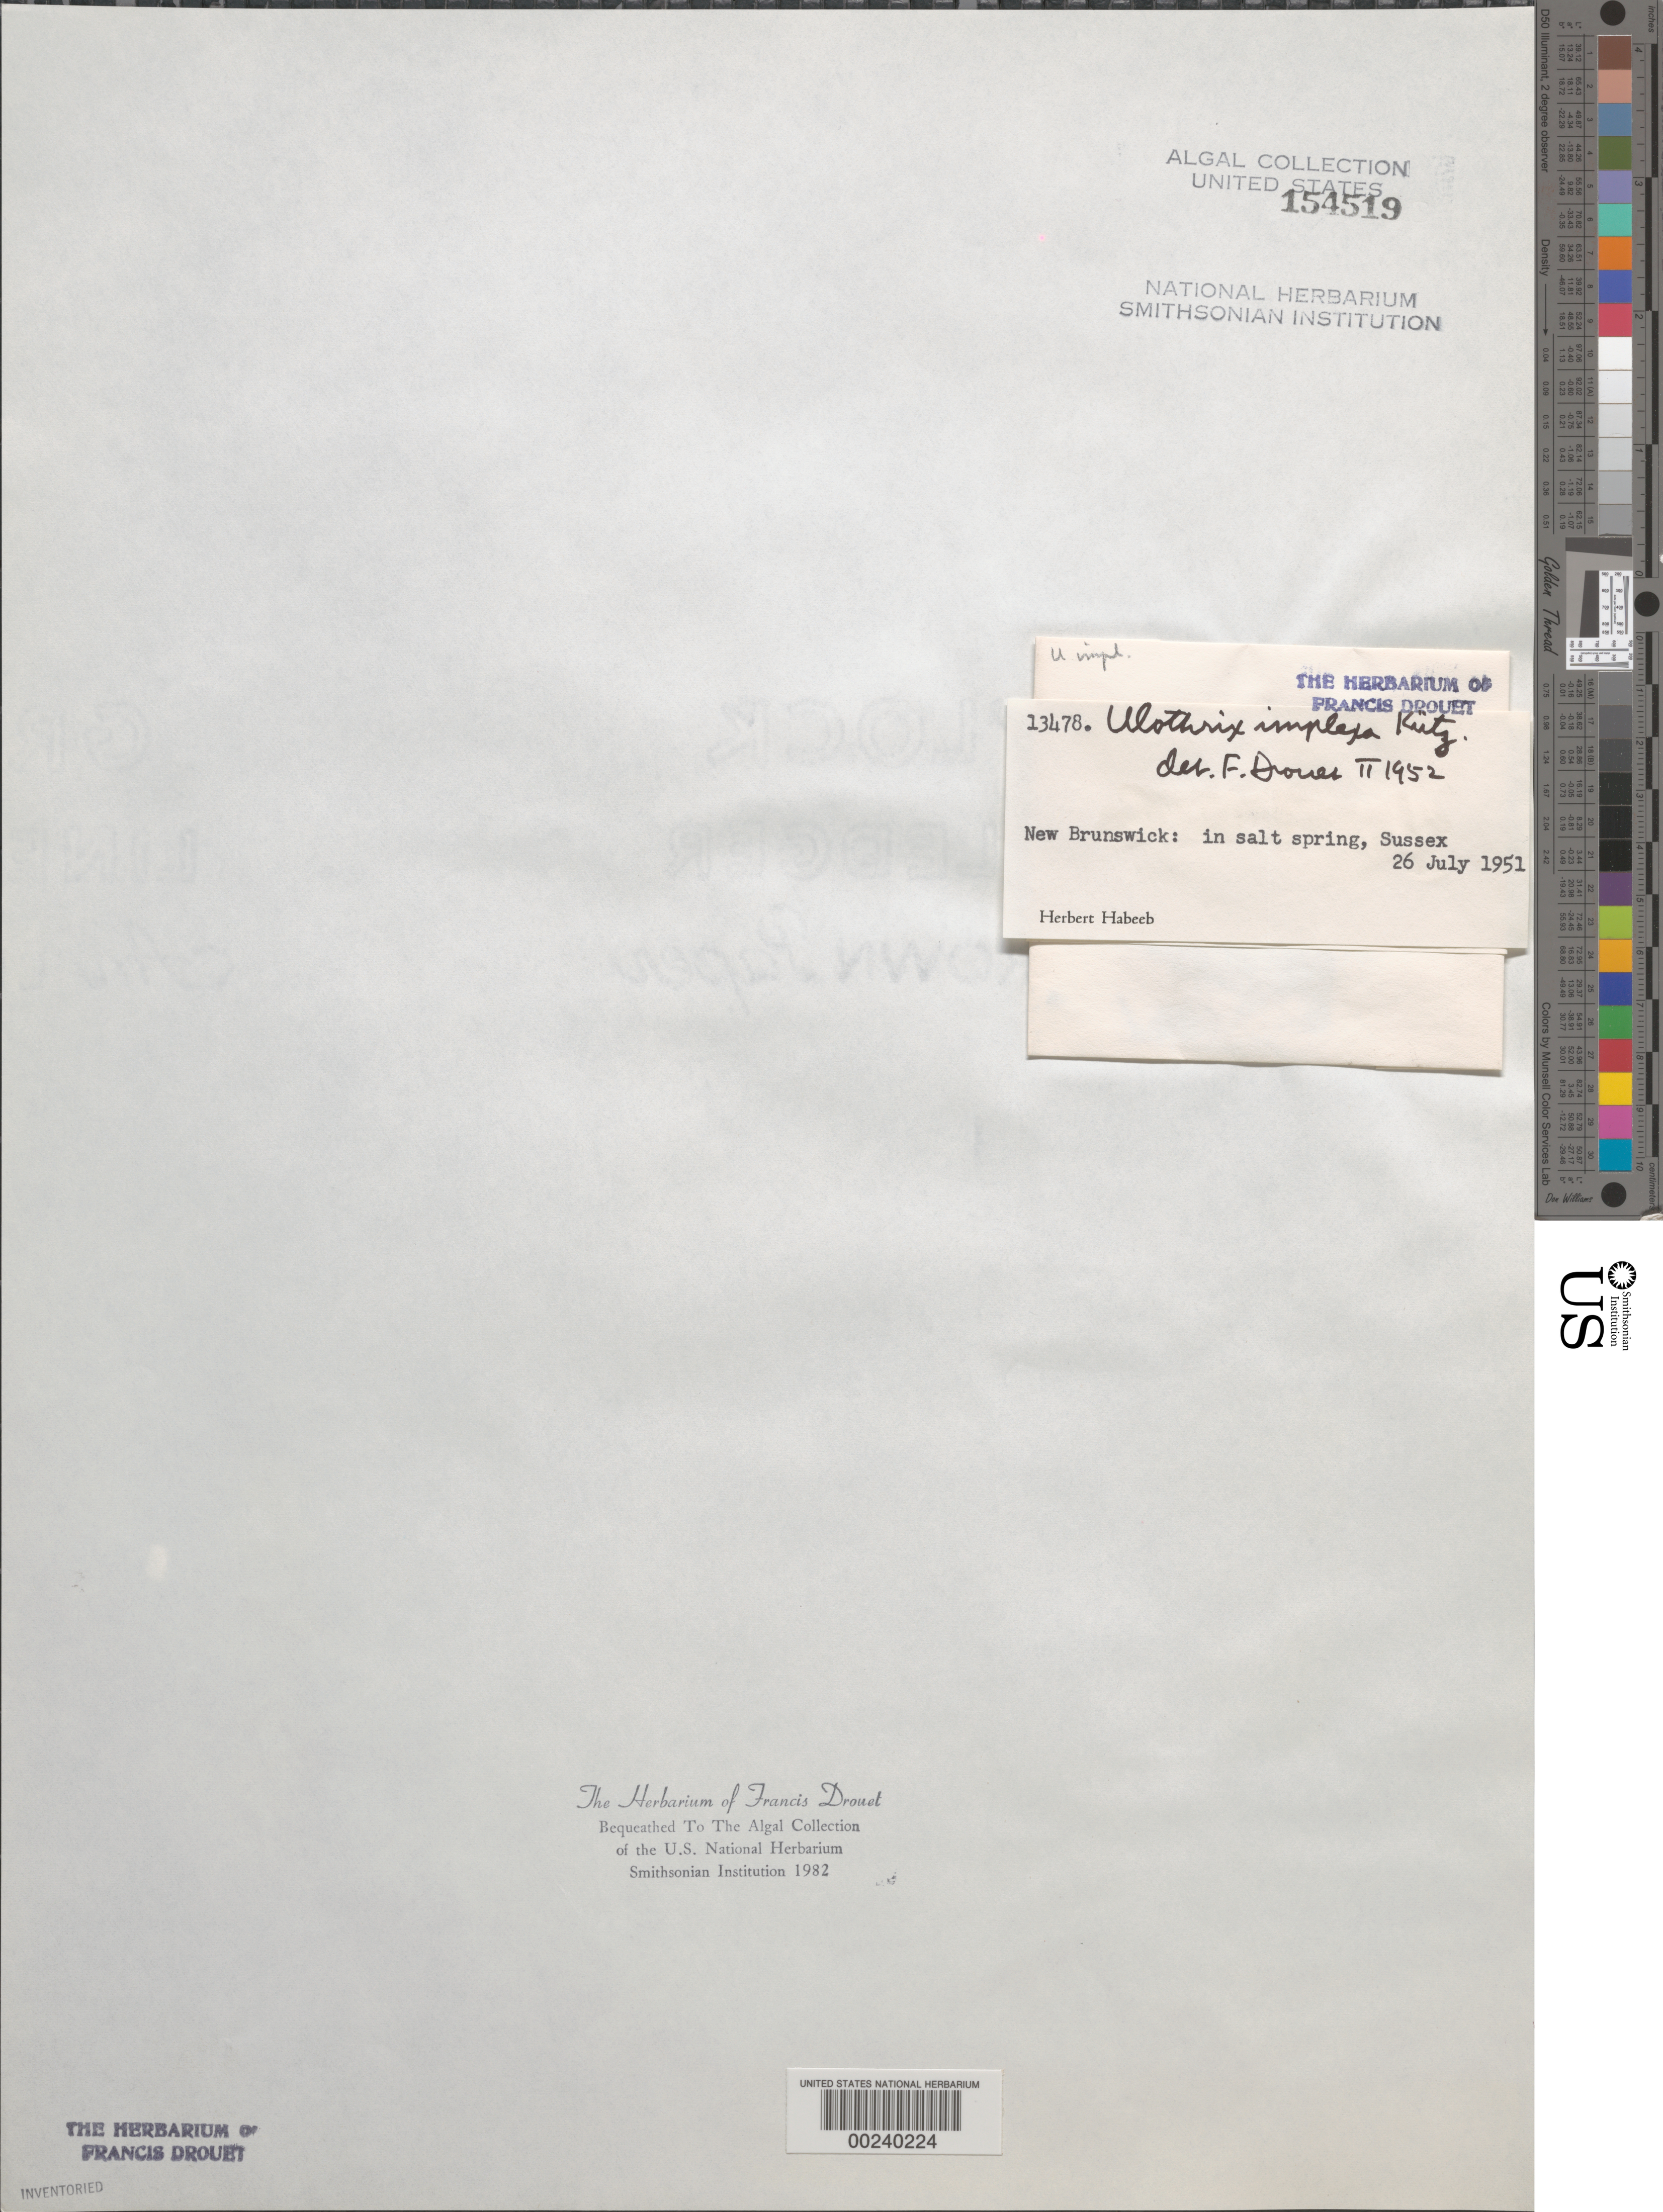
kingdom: Plantae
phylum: Chlorophyta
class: Ulvophyceae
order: Ulotrichales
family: Ulotrichaceae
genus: Ulothrix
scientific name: Ulothrix implexa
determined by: Drouet, F. E.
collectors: H. Habeeb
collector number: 13478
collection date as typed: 26 Jul 1951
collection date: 1951-07-26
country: Canada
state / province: New Brunswick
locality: Sussex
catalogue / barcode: US 154519